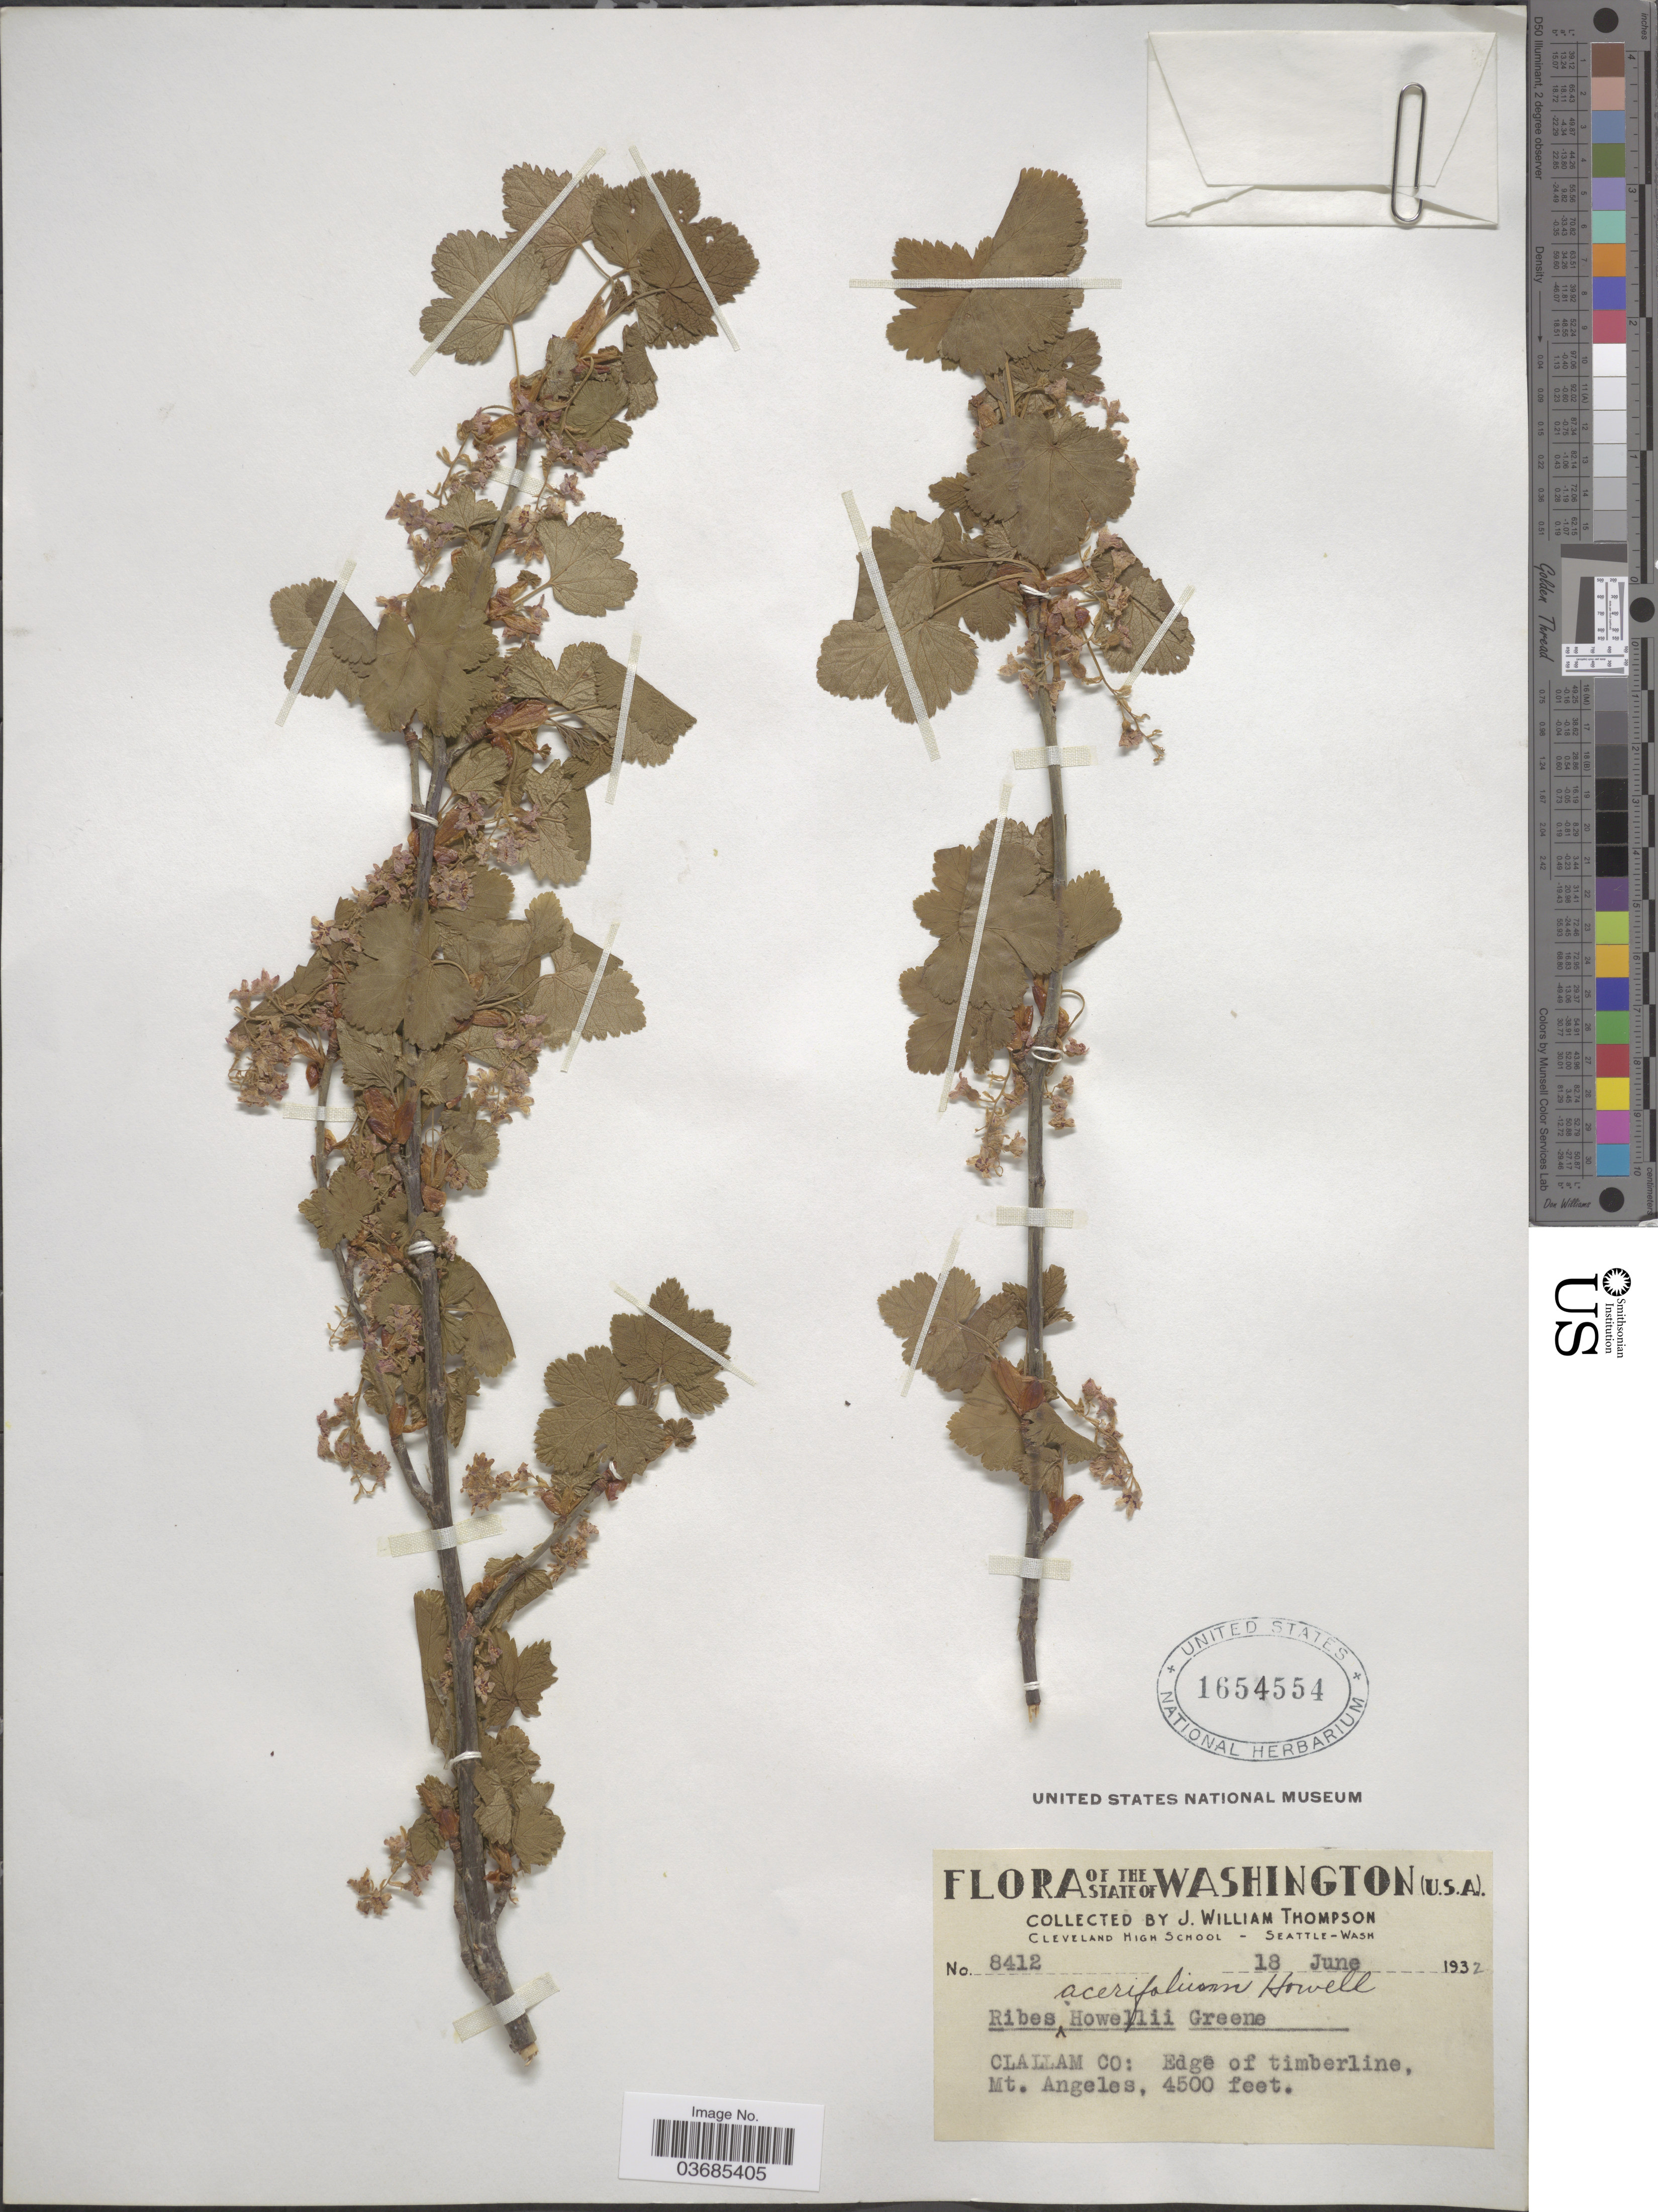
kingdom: Plantae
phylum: Tracheophyta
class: Magnoliopsida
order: Saxifragales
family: Grossulariaceae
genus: Ribes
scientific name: Ribes acerifolium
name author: Howell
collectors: J. W. Thompson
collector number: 8412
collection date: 1932-06-18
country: United States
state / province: Washington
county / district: Clallam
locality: Clallam Co: Edge of timberline, Mt. Angeles.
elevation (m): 1372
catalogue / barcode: US 1654554